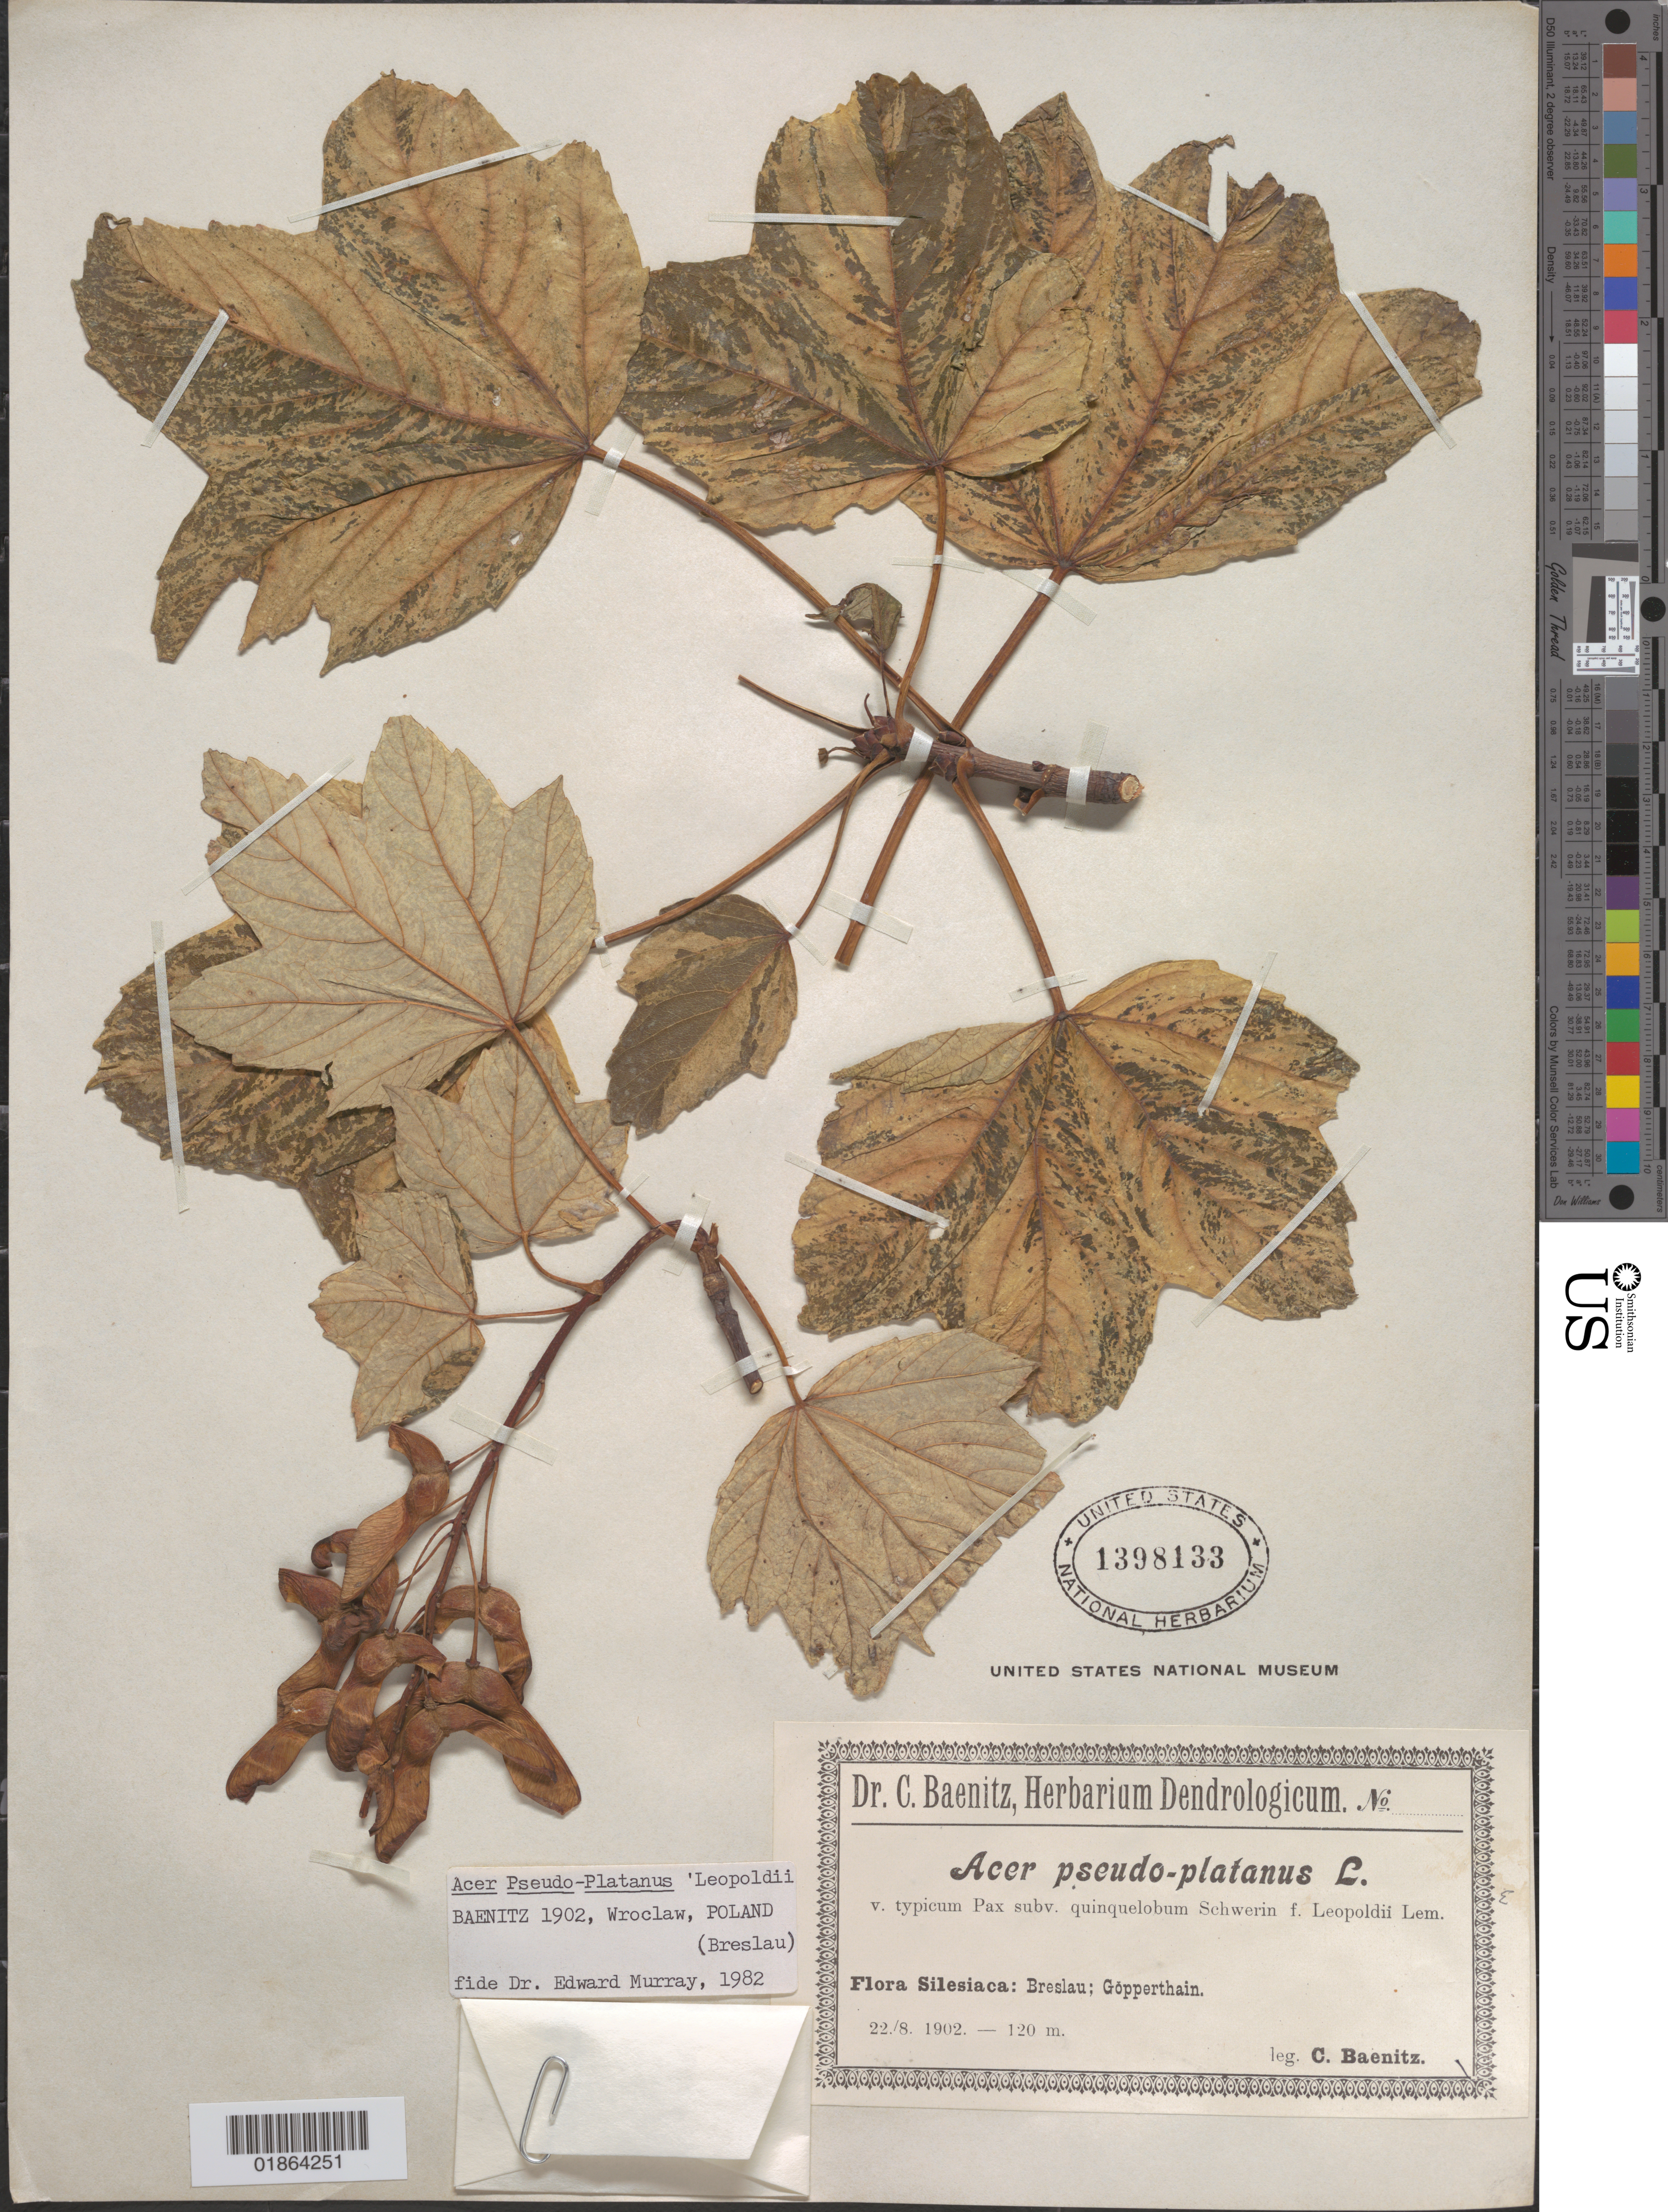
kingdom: Plantae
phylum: Tracheophyta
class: Magnoliopsida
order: Sapindales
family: Sapindaceae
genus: Acer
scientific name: Acer pseudoplatanus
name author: L.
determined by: Murray, Edward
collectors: C. G. Baenitz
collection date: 1902-08-22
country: Poland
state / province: Dolnoslaskie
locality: Silesiaca: Breslau [Wroclaw]; Göpperthain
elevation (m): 120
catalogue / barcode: US 1398133